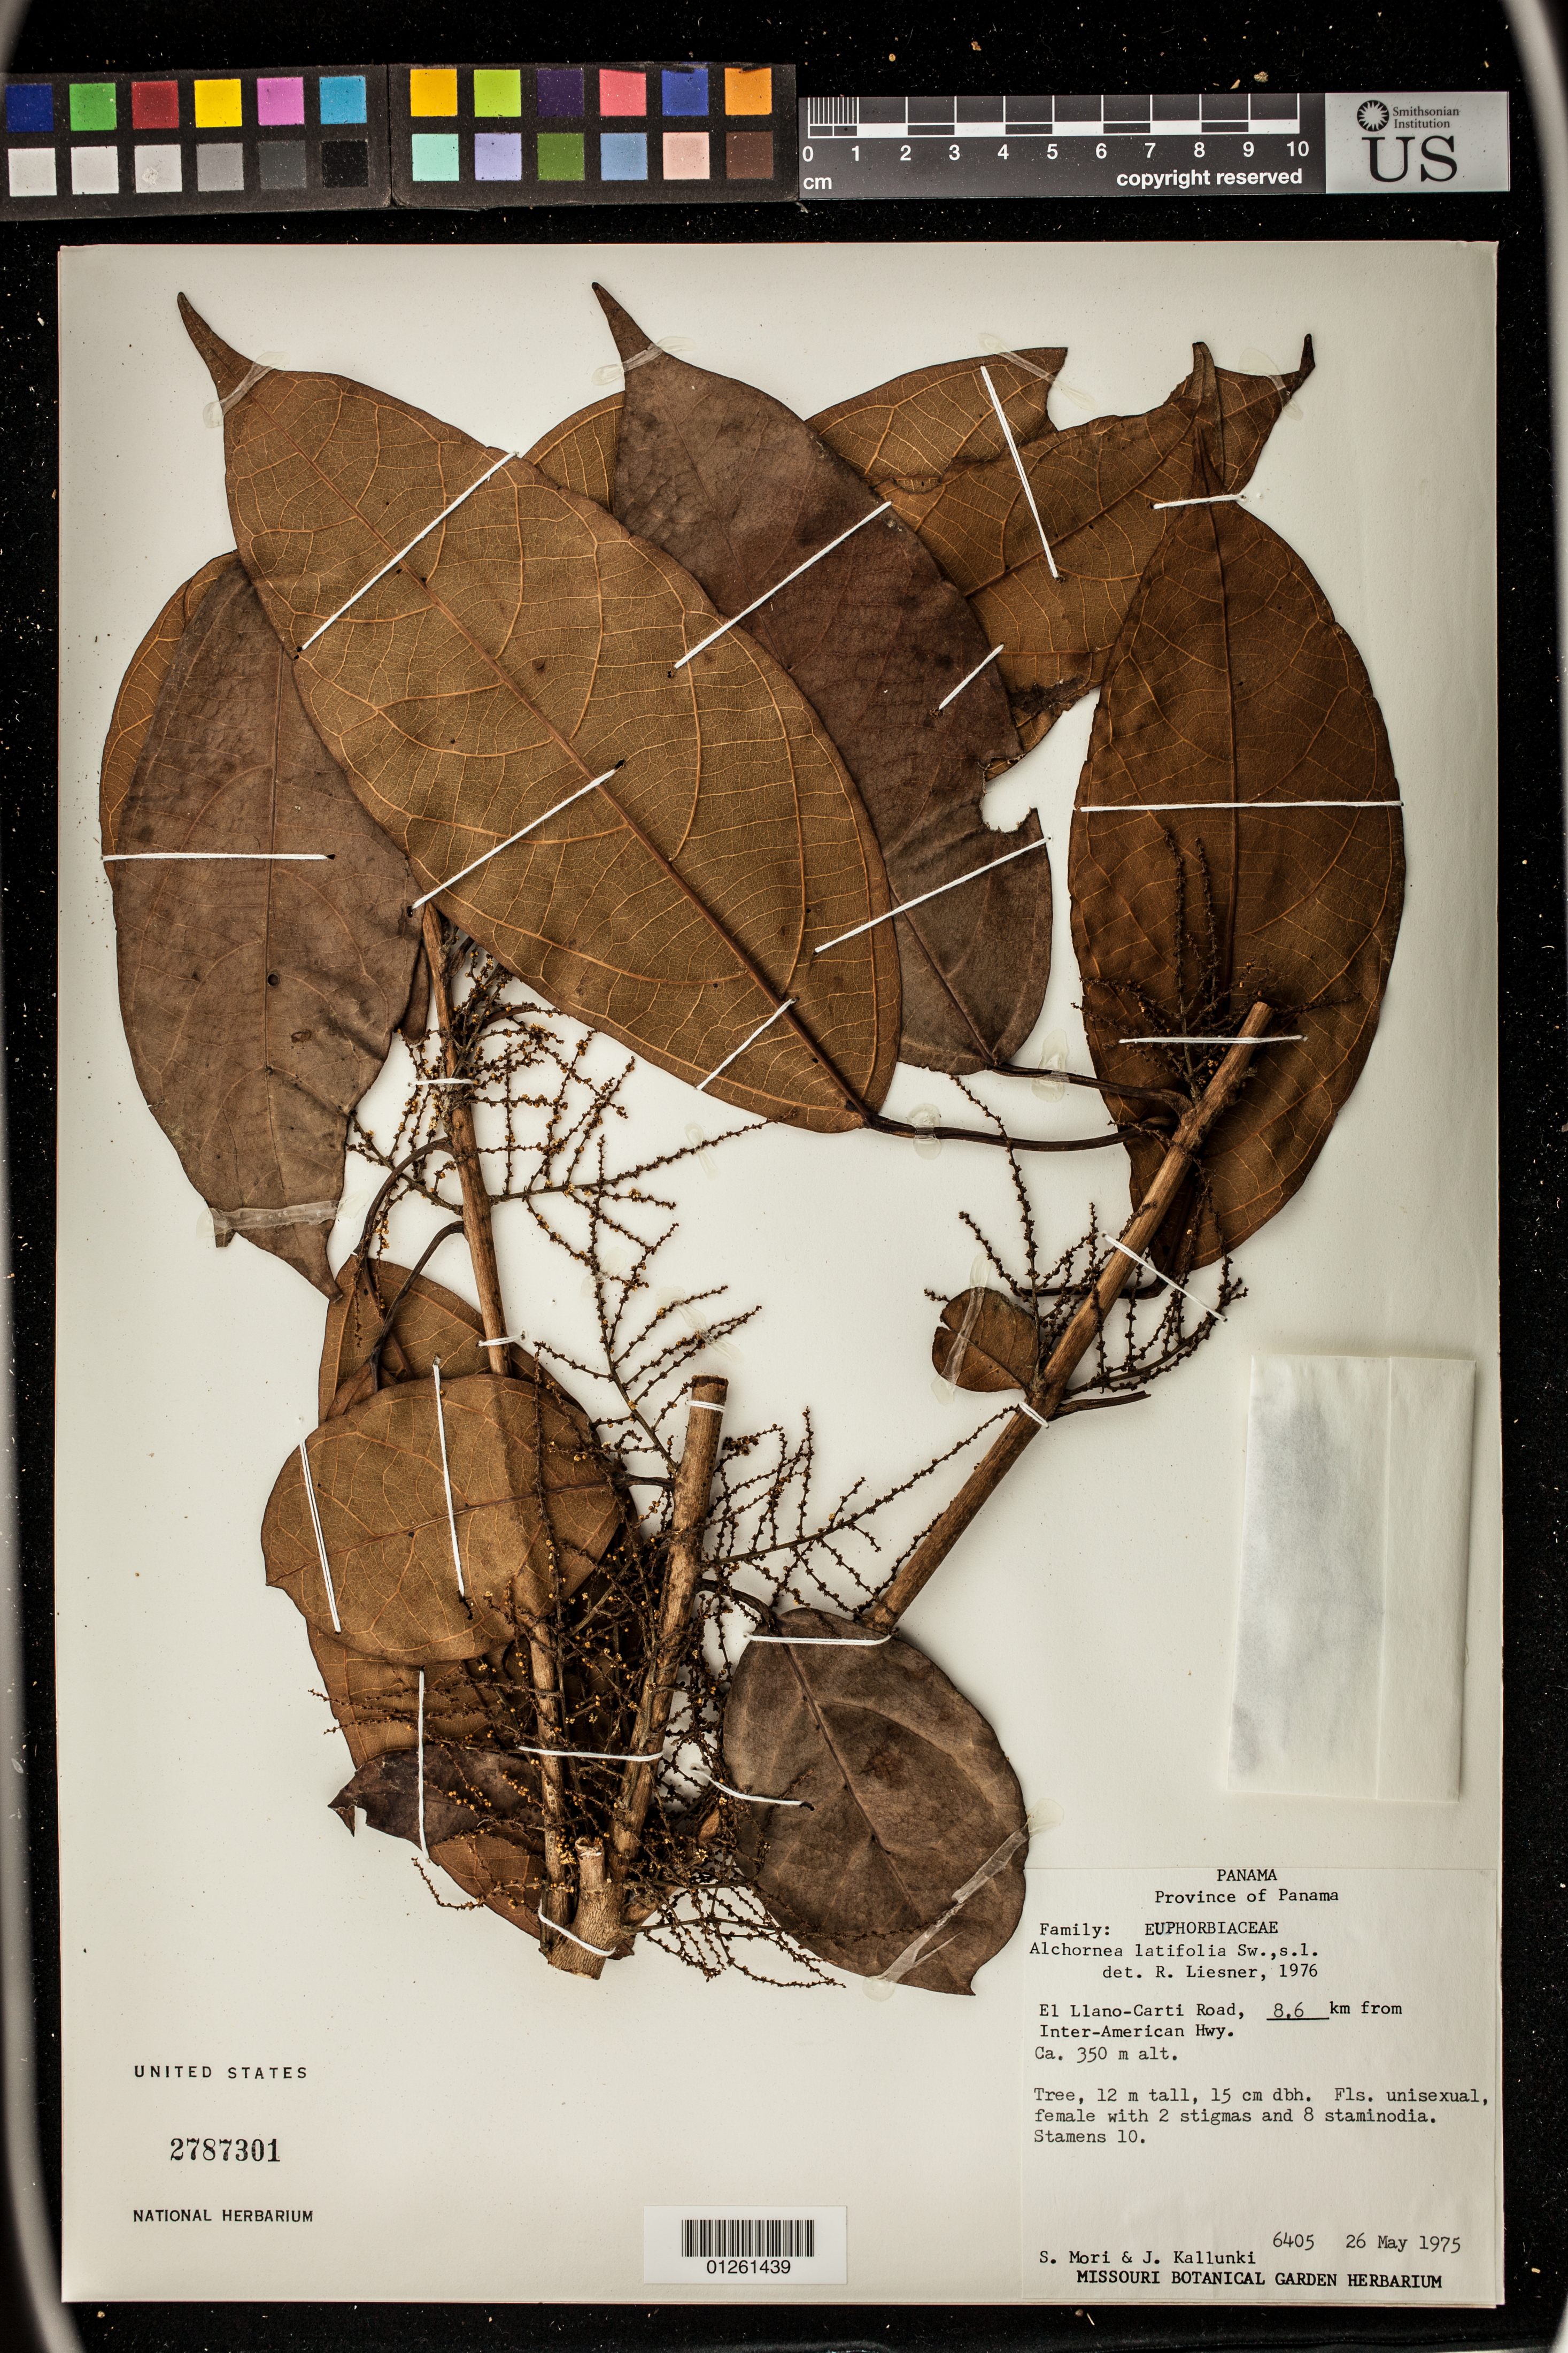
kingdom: Plantae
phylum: Tracheophyta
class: Magnoliopsida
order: Malpighiales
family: Euphorbiaceae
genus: Alchornea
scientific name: Alchornea latifolia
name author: Sw.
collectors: S. Mori & J. Kallunki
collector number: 6405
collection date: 1975-05-26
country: Panama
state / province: Kuna Yala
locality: El Llano-Carti Road, 8.6 km from Inter-American Hwy.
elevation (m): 350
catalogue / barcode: US 2787301